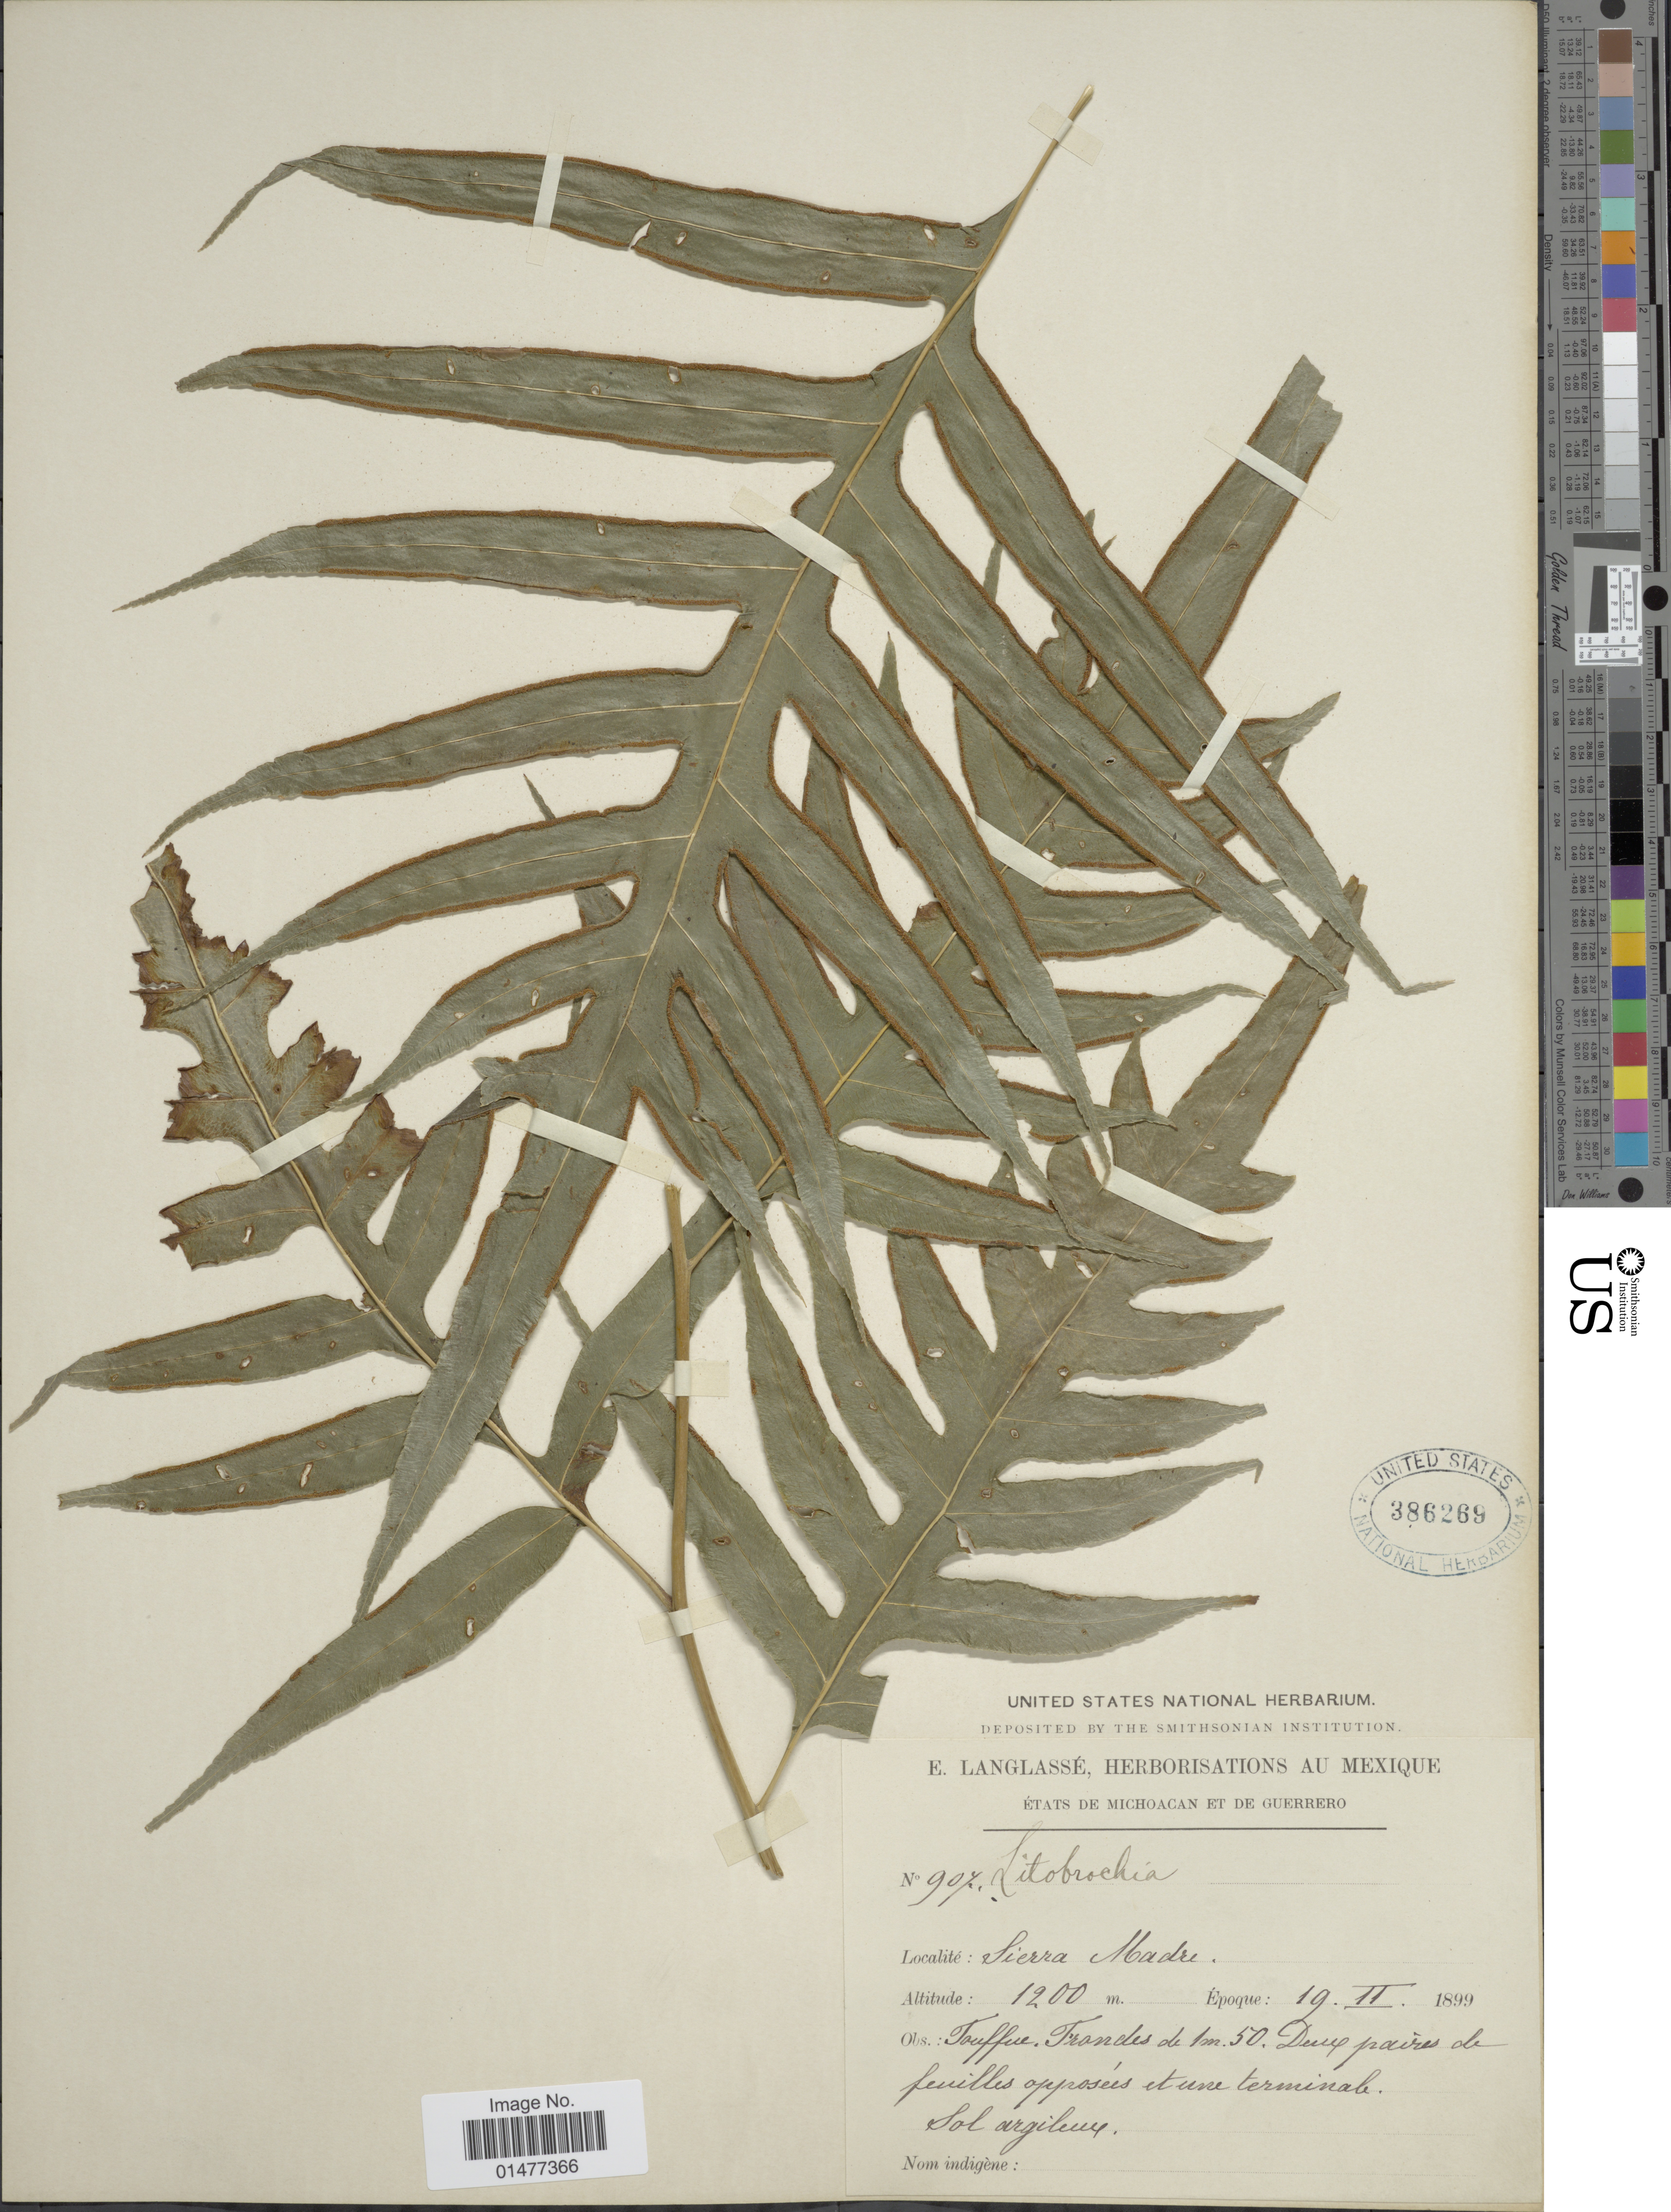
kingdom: Plantae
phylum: Tracheophyta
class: Polypodiopsida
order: Polypodiales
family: Pteridaceae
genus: Pteris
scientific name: Pteris altissima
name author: Poir.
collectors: E. Langlassé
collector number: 907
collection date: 1899-02-19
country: Mexico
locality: Sierra Madre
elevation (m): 1200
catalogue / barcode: US 386269